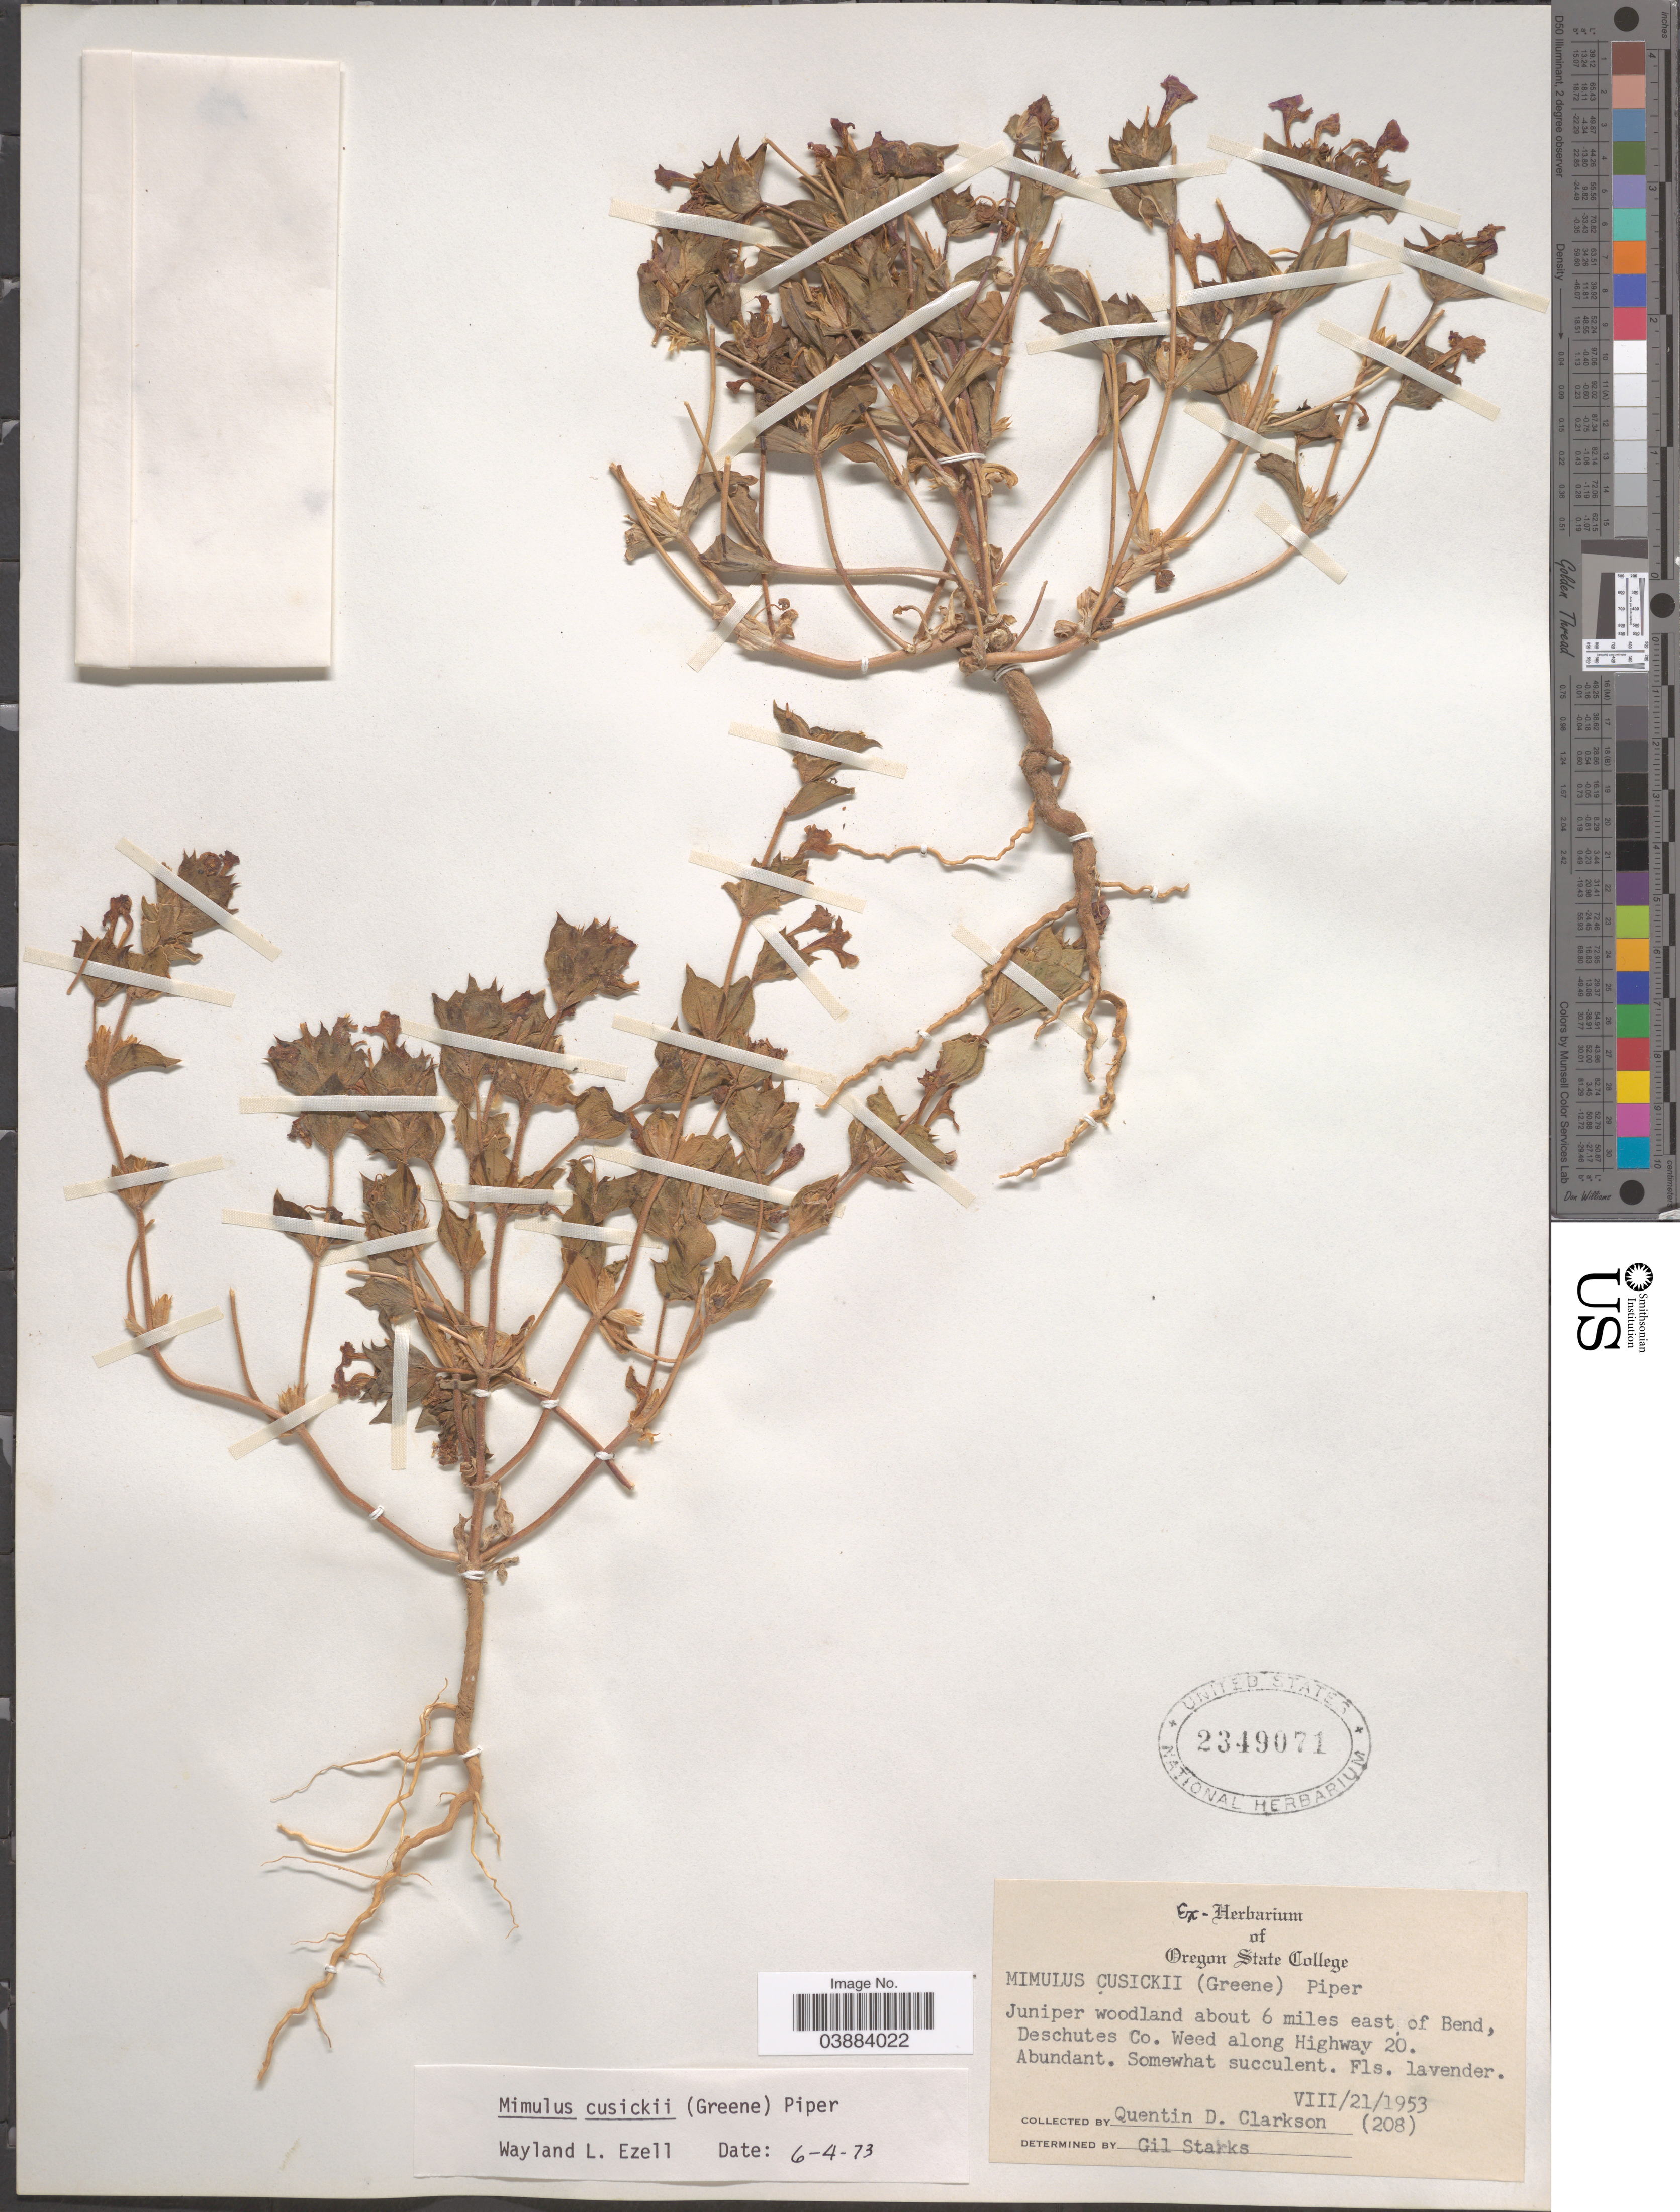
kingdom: Plantae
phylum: Tracheophyta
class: Magnoliopsida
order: Lamiales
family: Phrymaceae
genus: Eunanus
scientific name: Eunanus cusickii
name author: Greene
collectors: Q. Clarkson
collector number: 208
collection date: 1953-08-21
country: United States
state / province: Oregon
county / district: Deschutes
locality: About 6 miles east of Bend, Deschutes Co. Along Highway 20.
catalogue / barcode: US 2349071